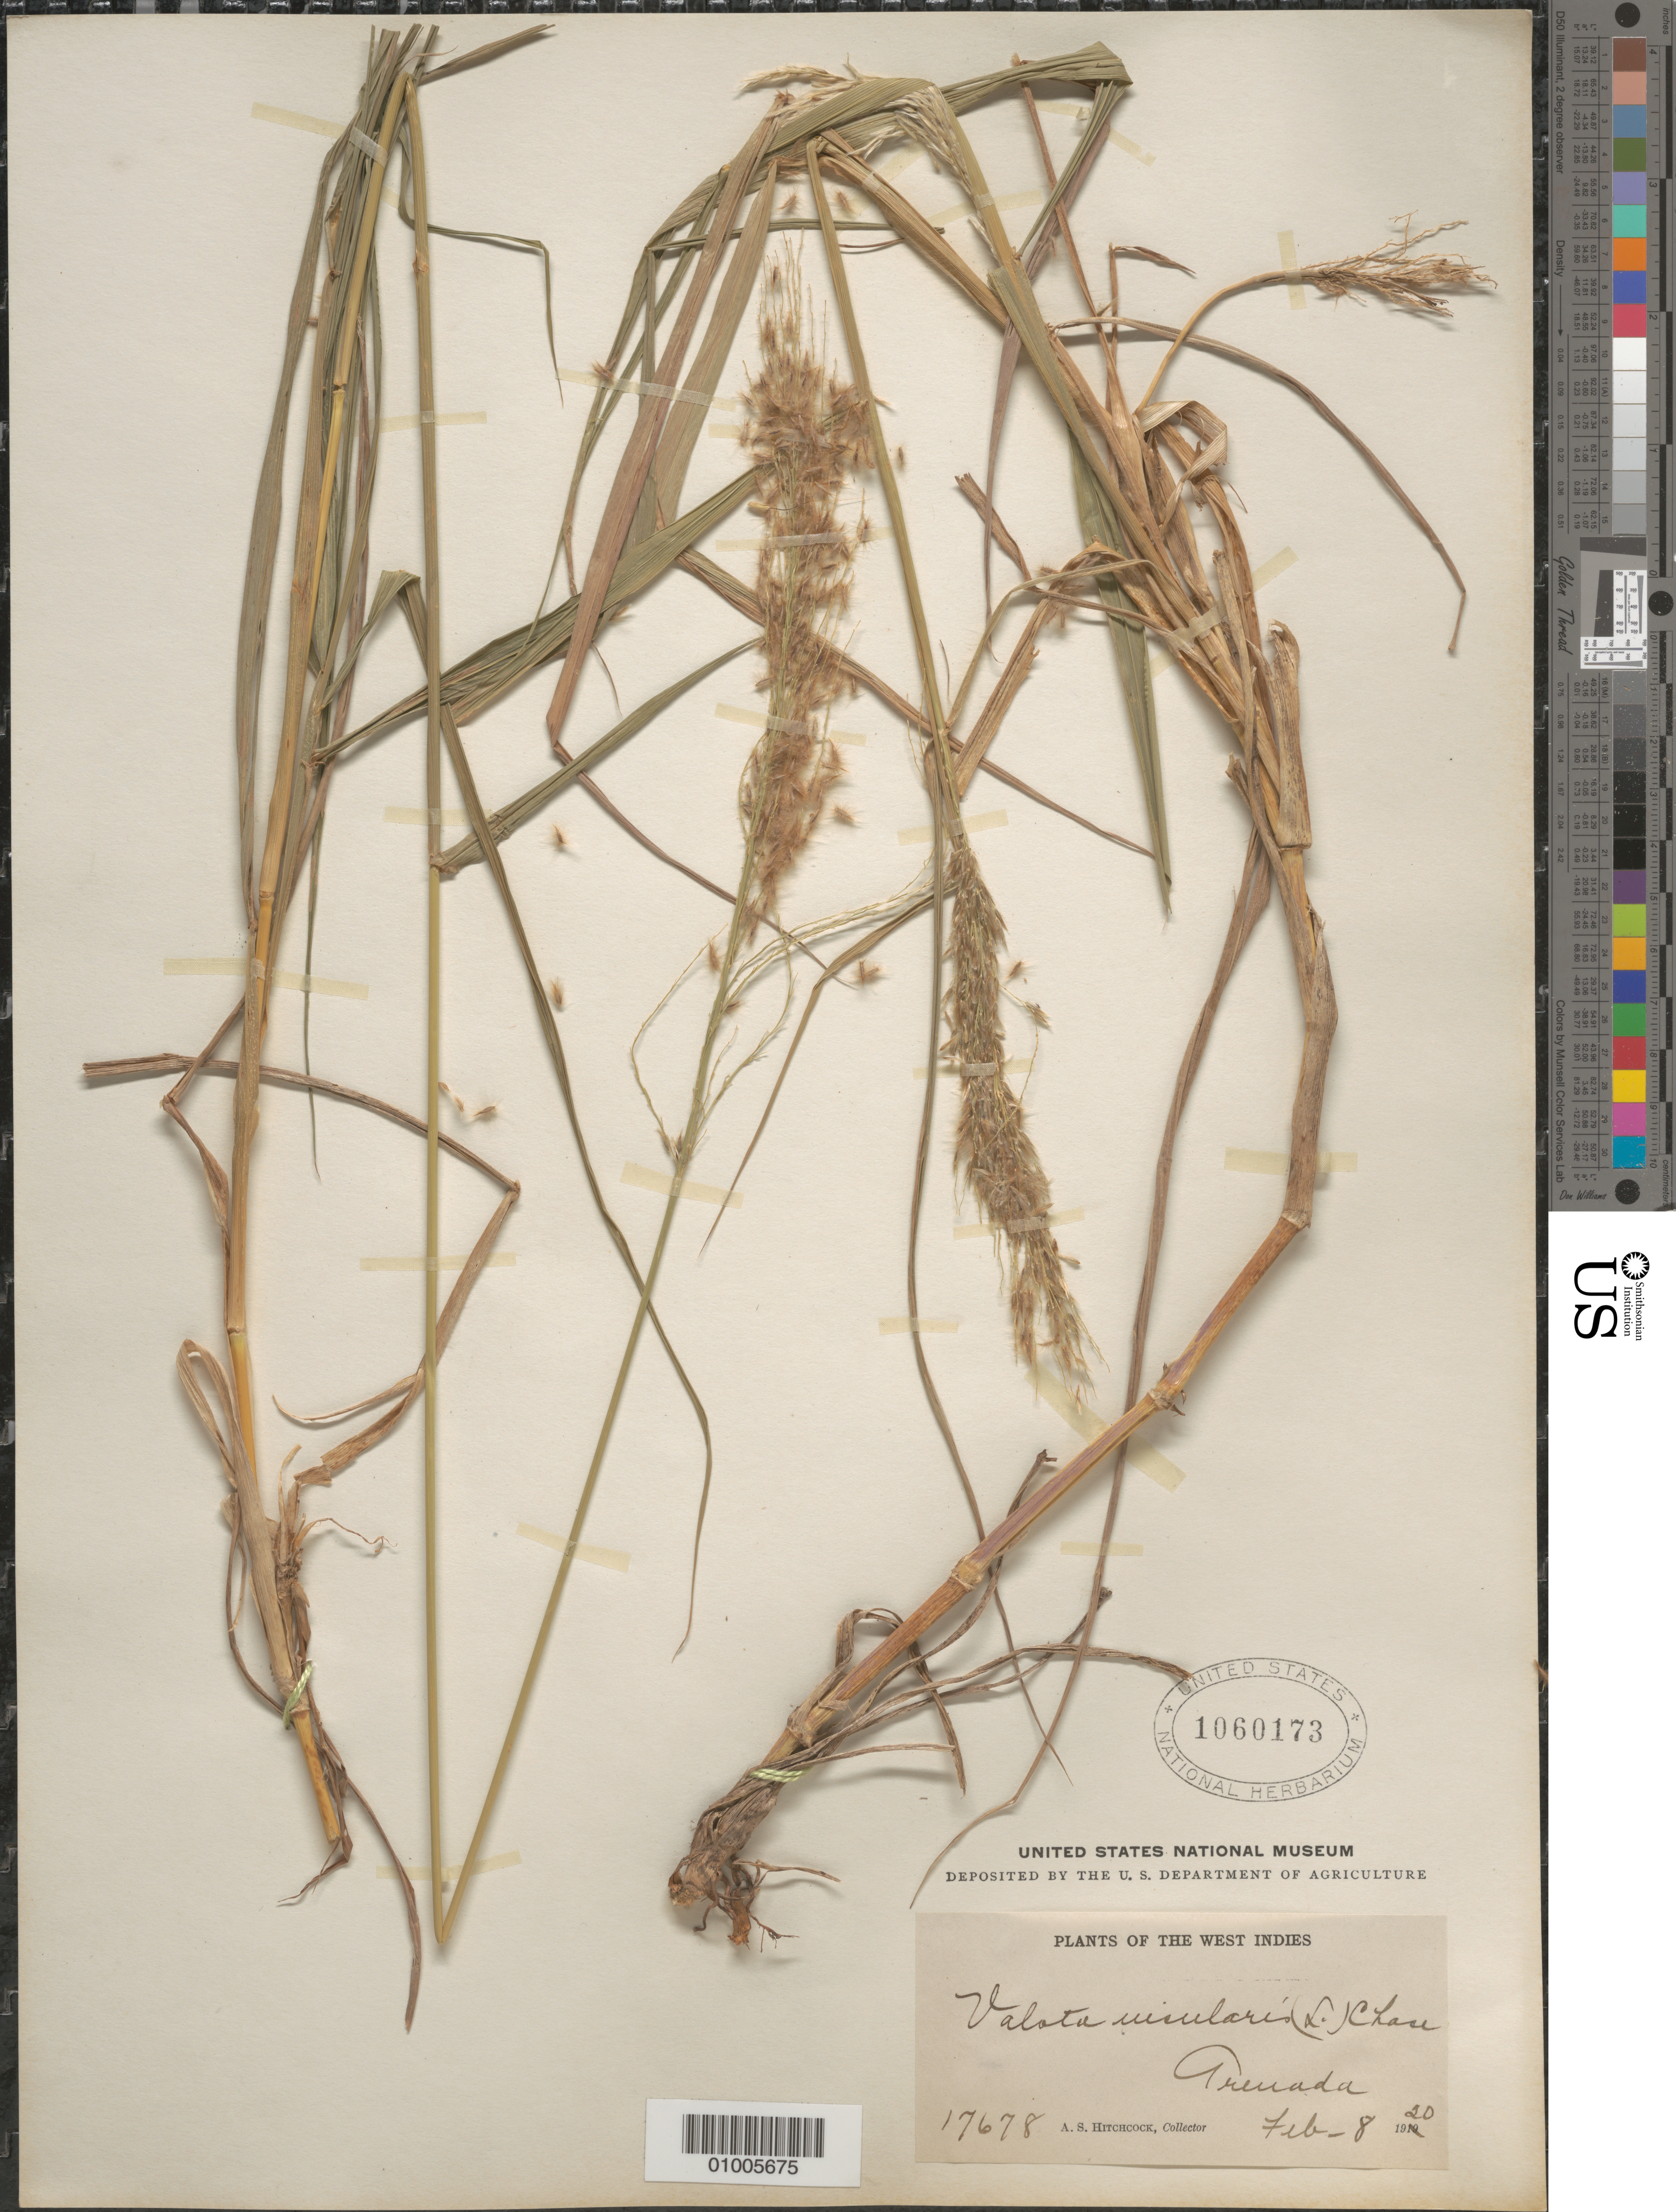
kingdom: Plantae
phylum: Tracheophyta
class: Liliopsida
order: Poales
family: Poaceae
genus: Digitaria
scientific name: Digitaria insularis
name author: (L.) Mez ex Ekman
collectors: A. S. Hitchcock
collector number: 17678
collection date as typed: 08 Feb 1920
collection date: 1920-02-08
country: Grenada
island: Grenada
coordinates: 0 N, 0 E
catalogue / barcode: US 1060173